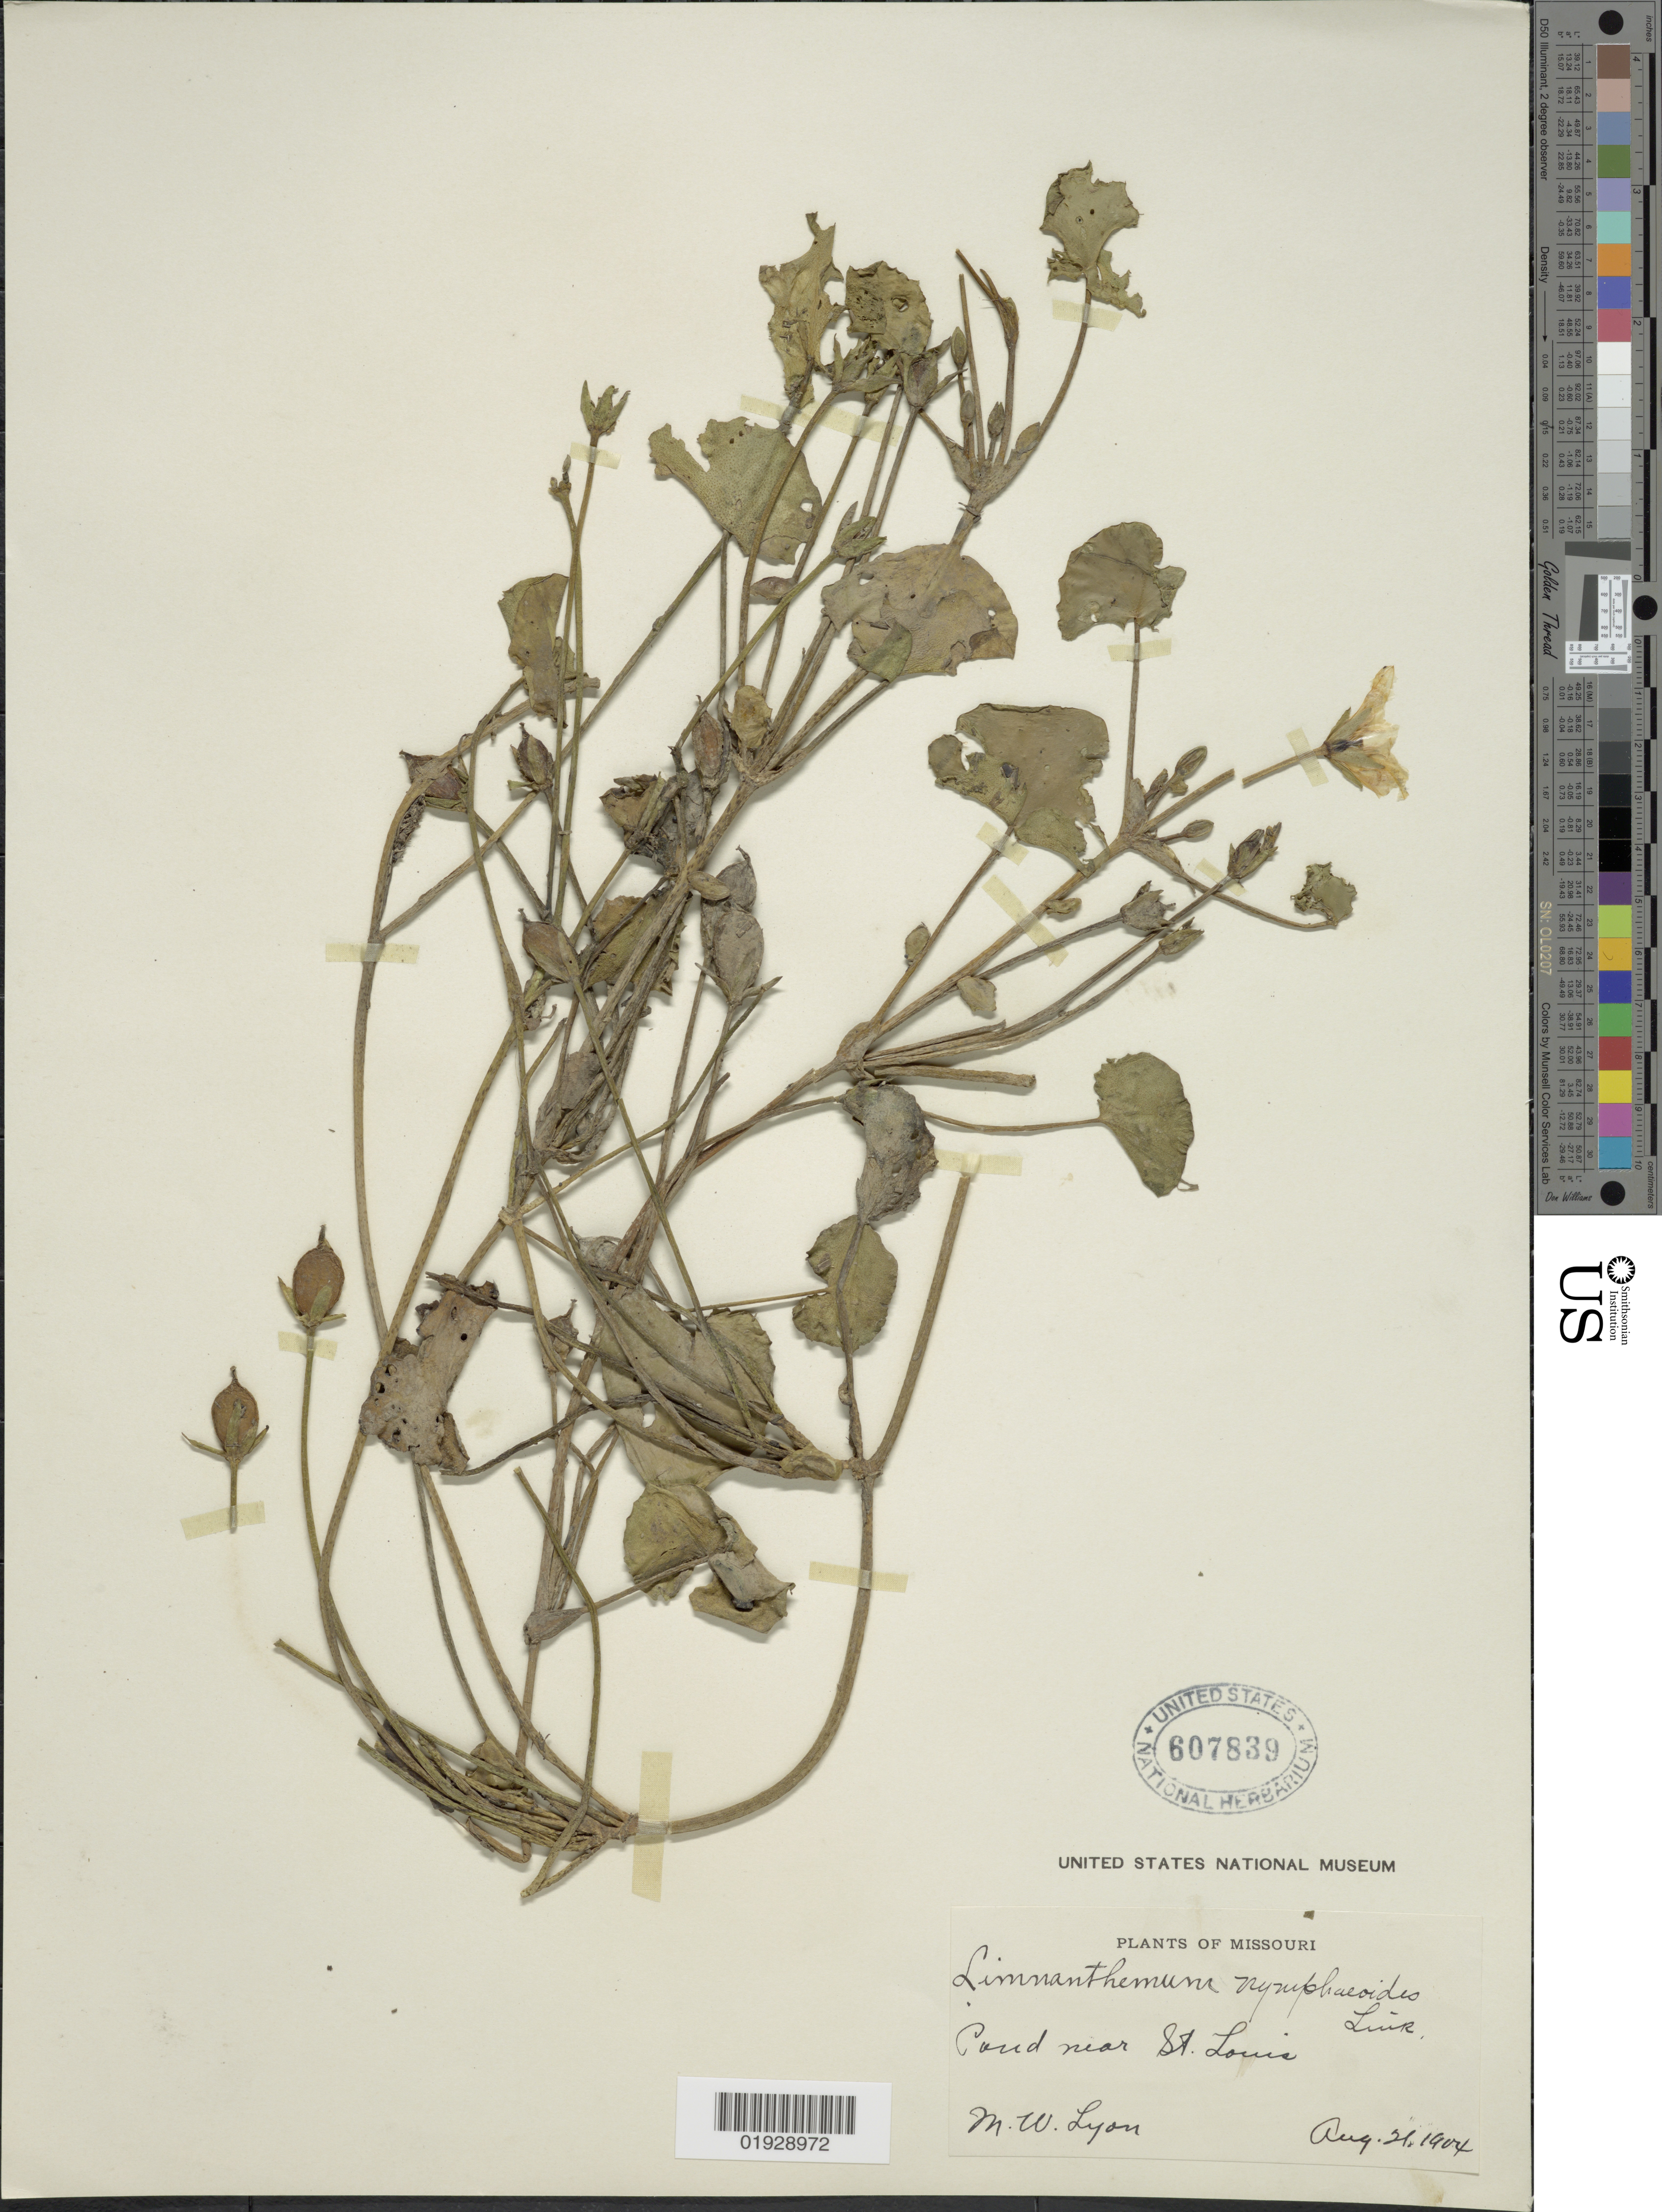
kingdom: Plantae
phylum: Tracheophyta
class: Magnoliopsida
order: Asterales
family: Menyanthaceae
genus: Nymphoides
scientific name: Nymphoides peltata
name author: (J.F. Gmel.) Britton & Rendle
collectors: M. W. Lyon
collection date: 1904-08-21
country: United States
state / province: Missouri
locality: Pond near St. Louis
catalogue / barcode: US 607839